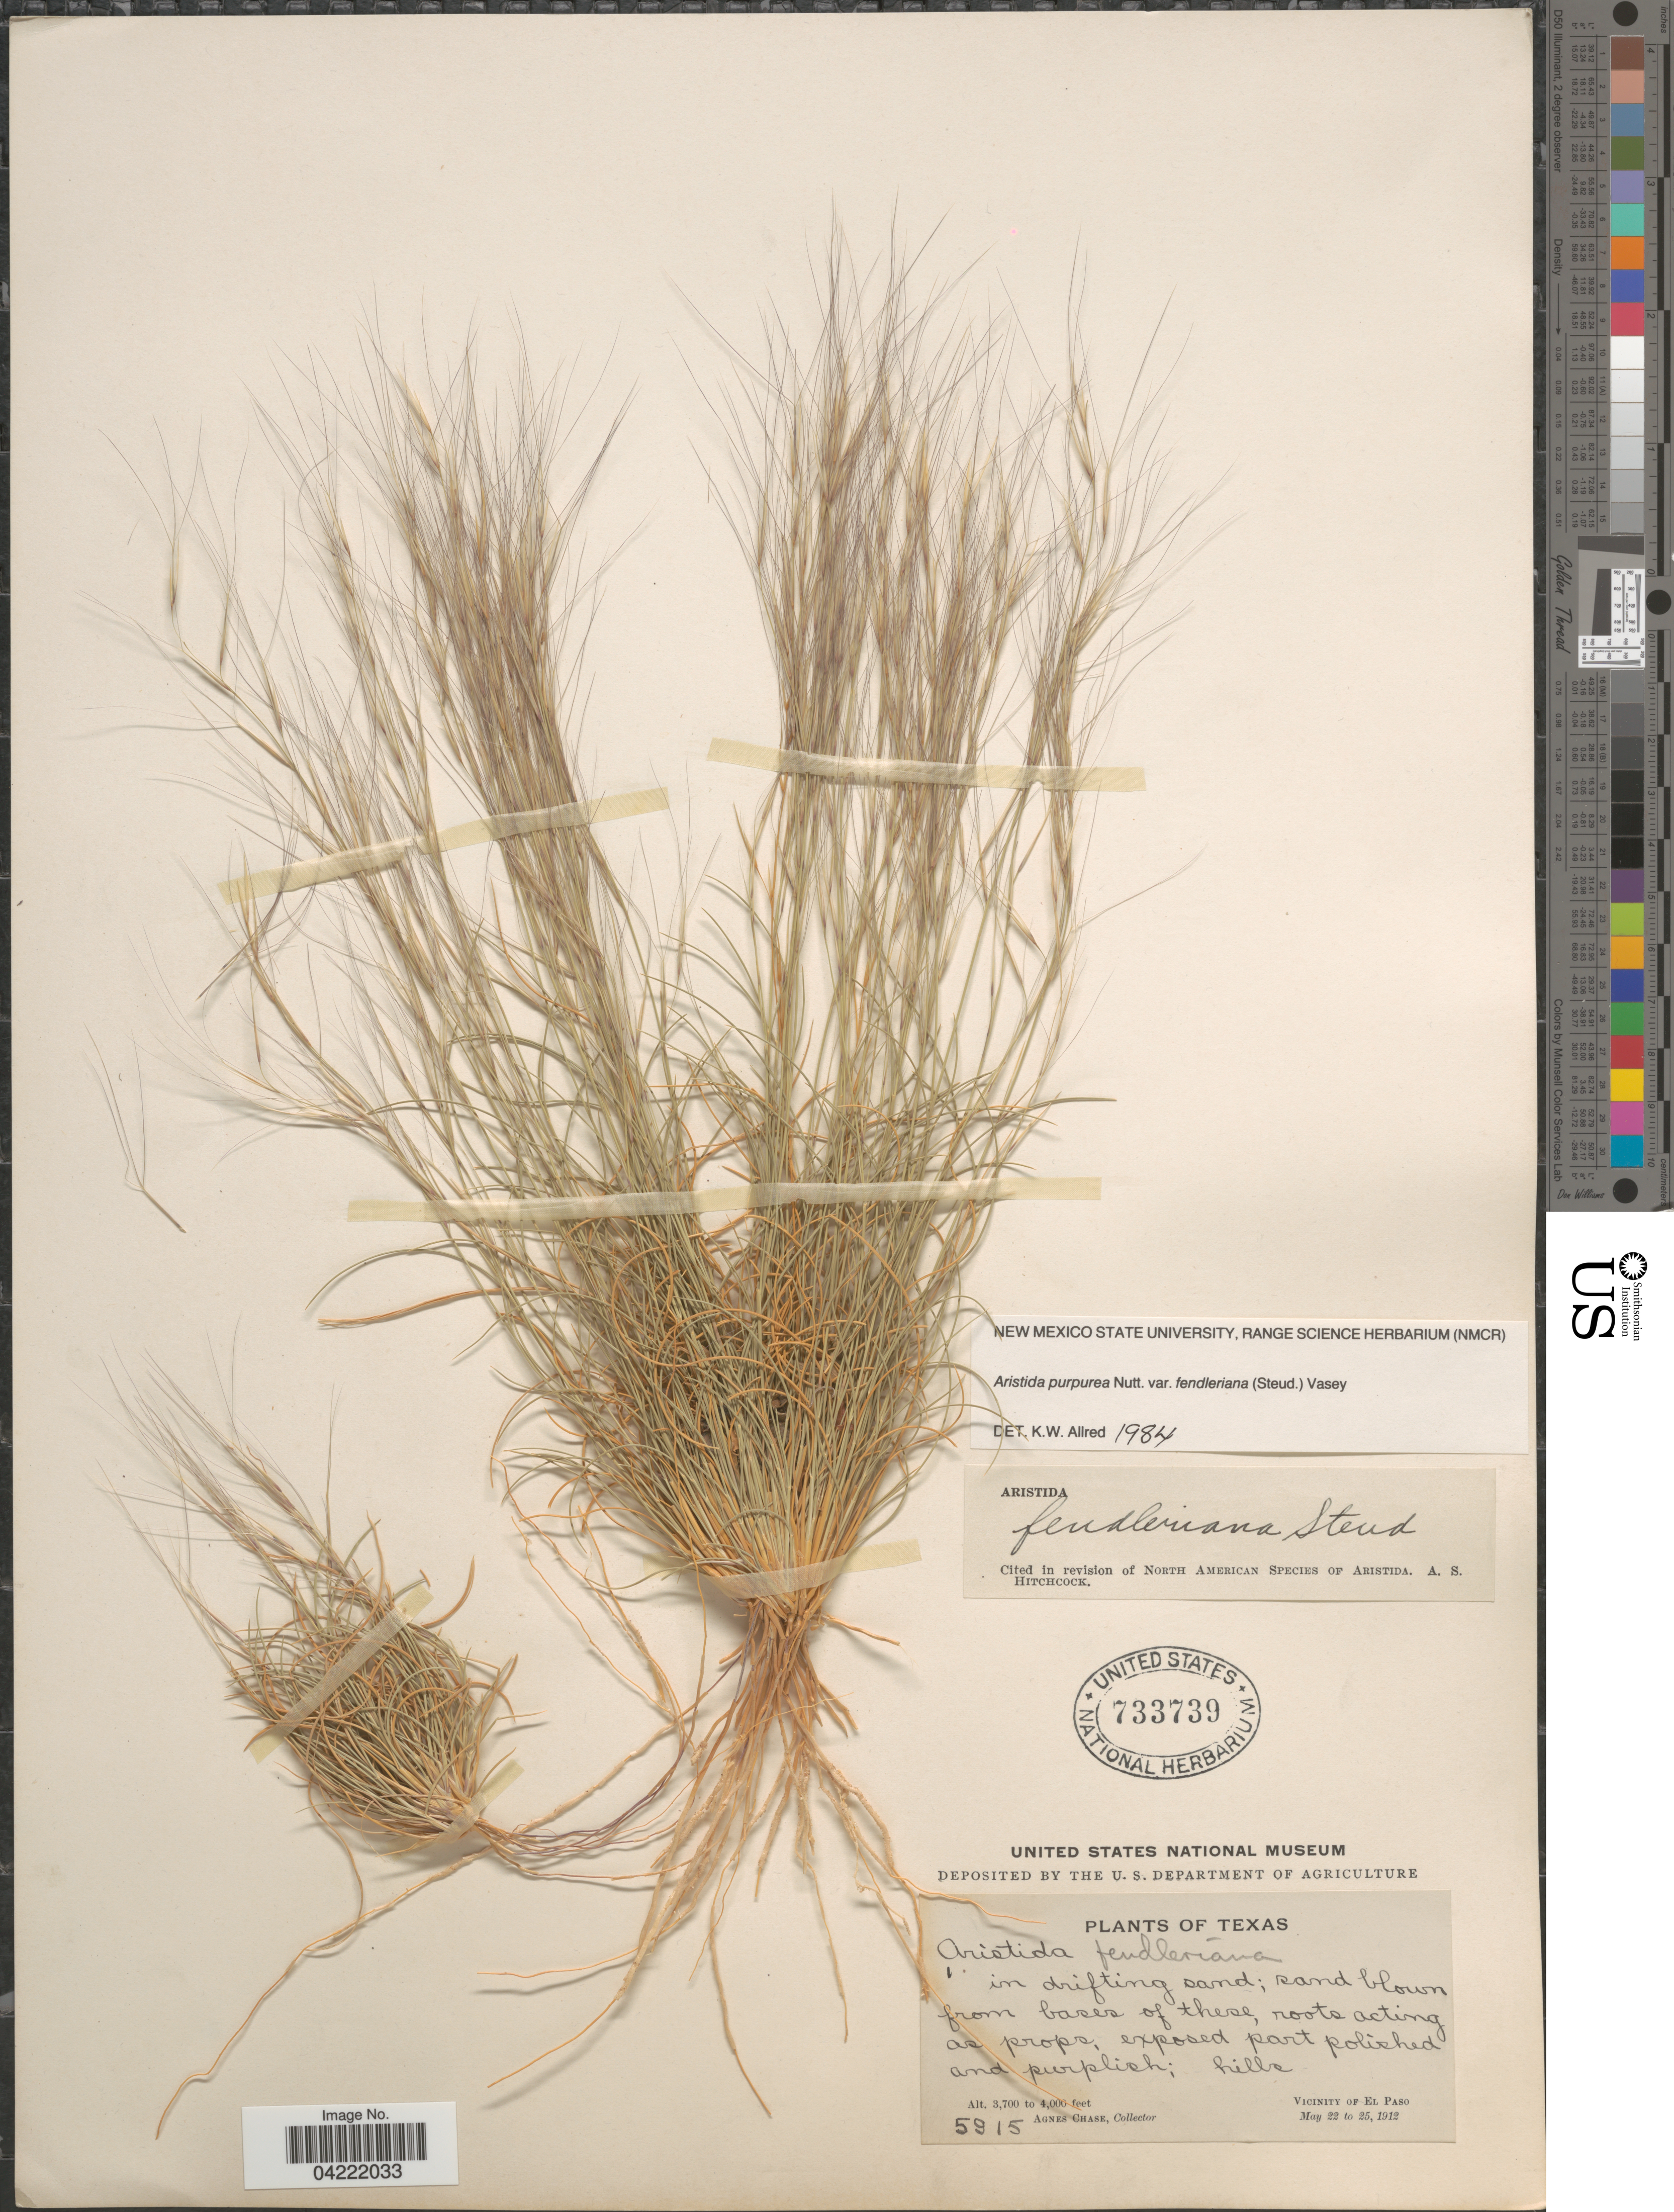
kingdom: Plantae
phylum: Tracheophyta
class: Liliopsida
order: Poales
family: Poaceae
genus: Aristida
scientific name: Aristida purpurea var. fendleriana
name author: (Steud.) Vasey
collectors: A. Chase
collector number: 5915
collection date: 1912-05-22/1912-05-25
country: United States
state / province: Texas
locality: In drifting sand. Hills. Vicinity of El Paso.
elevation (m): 1128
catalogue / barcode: US 733739